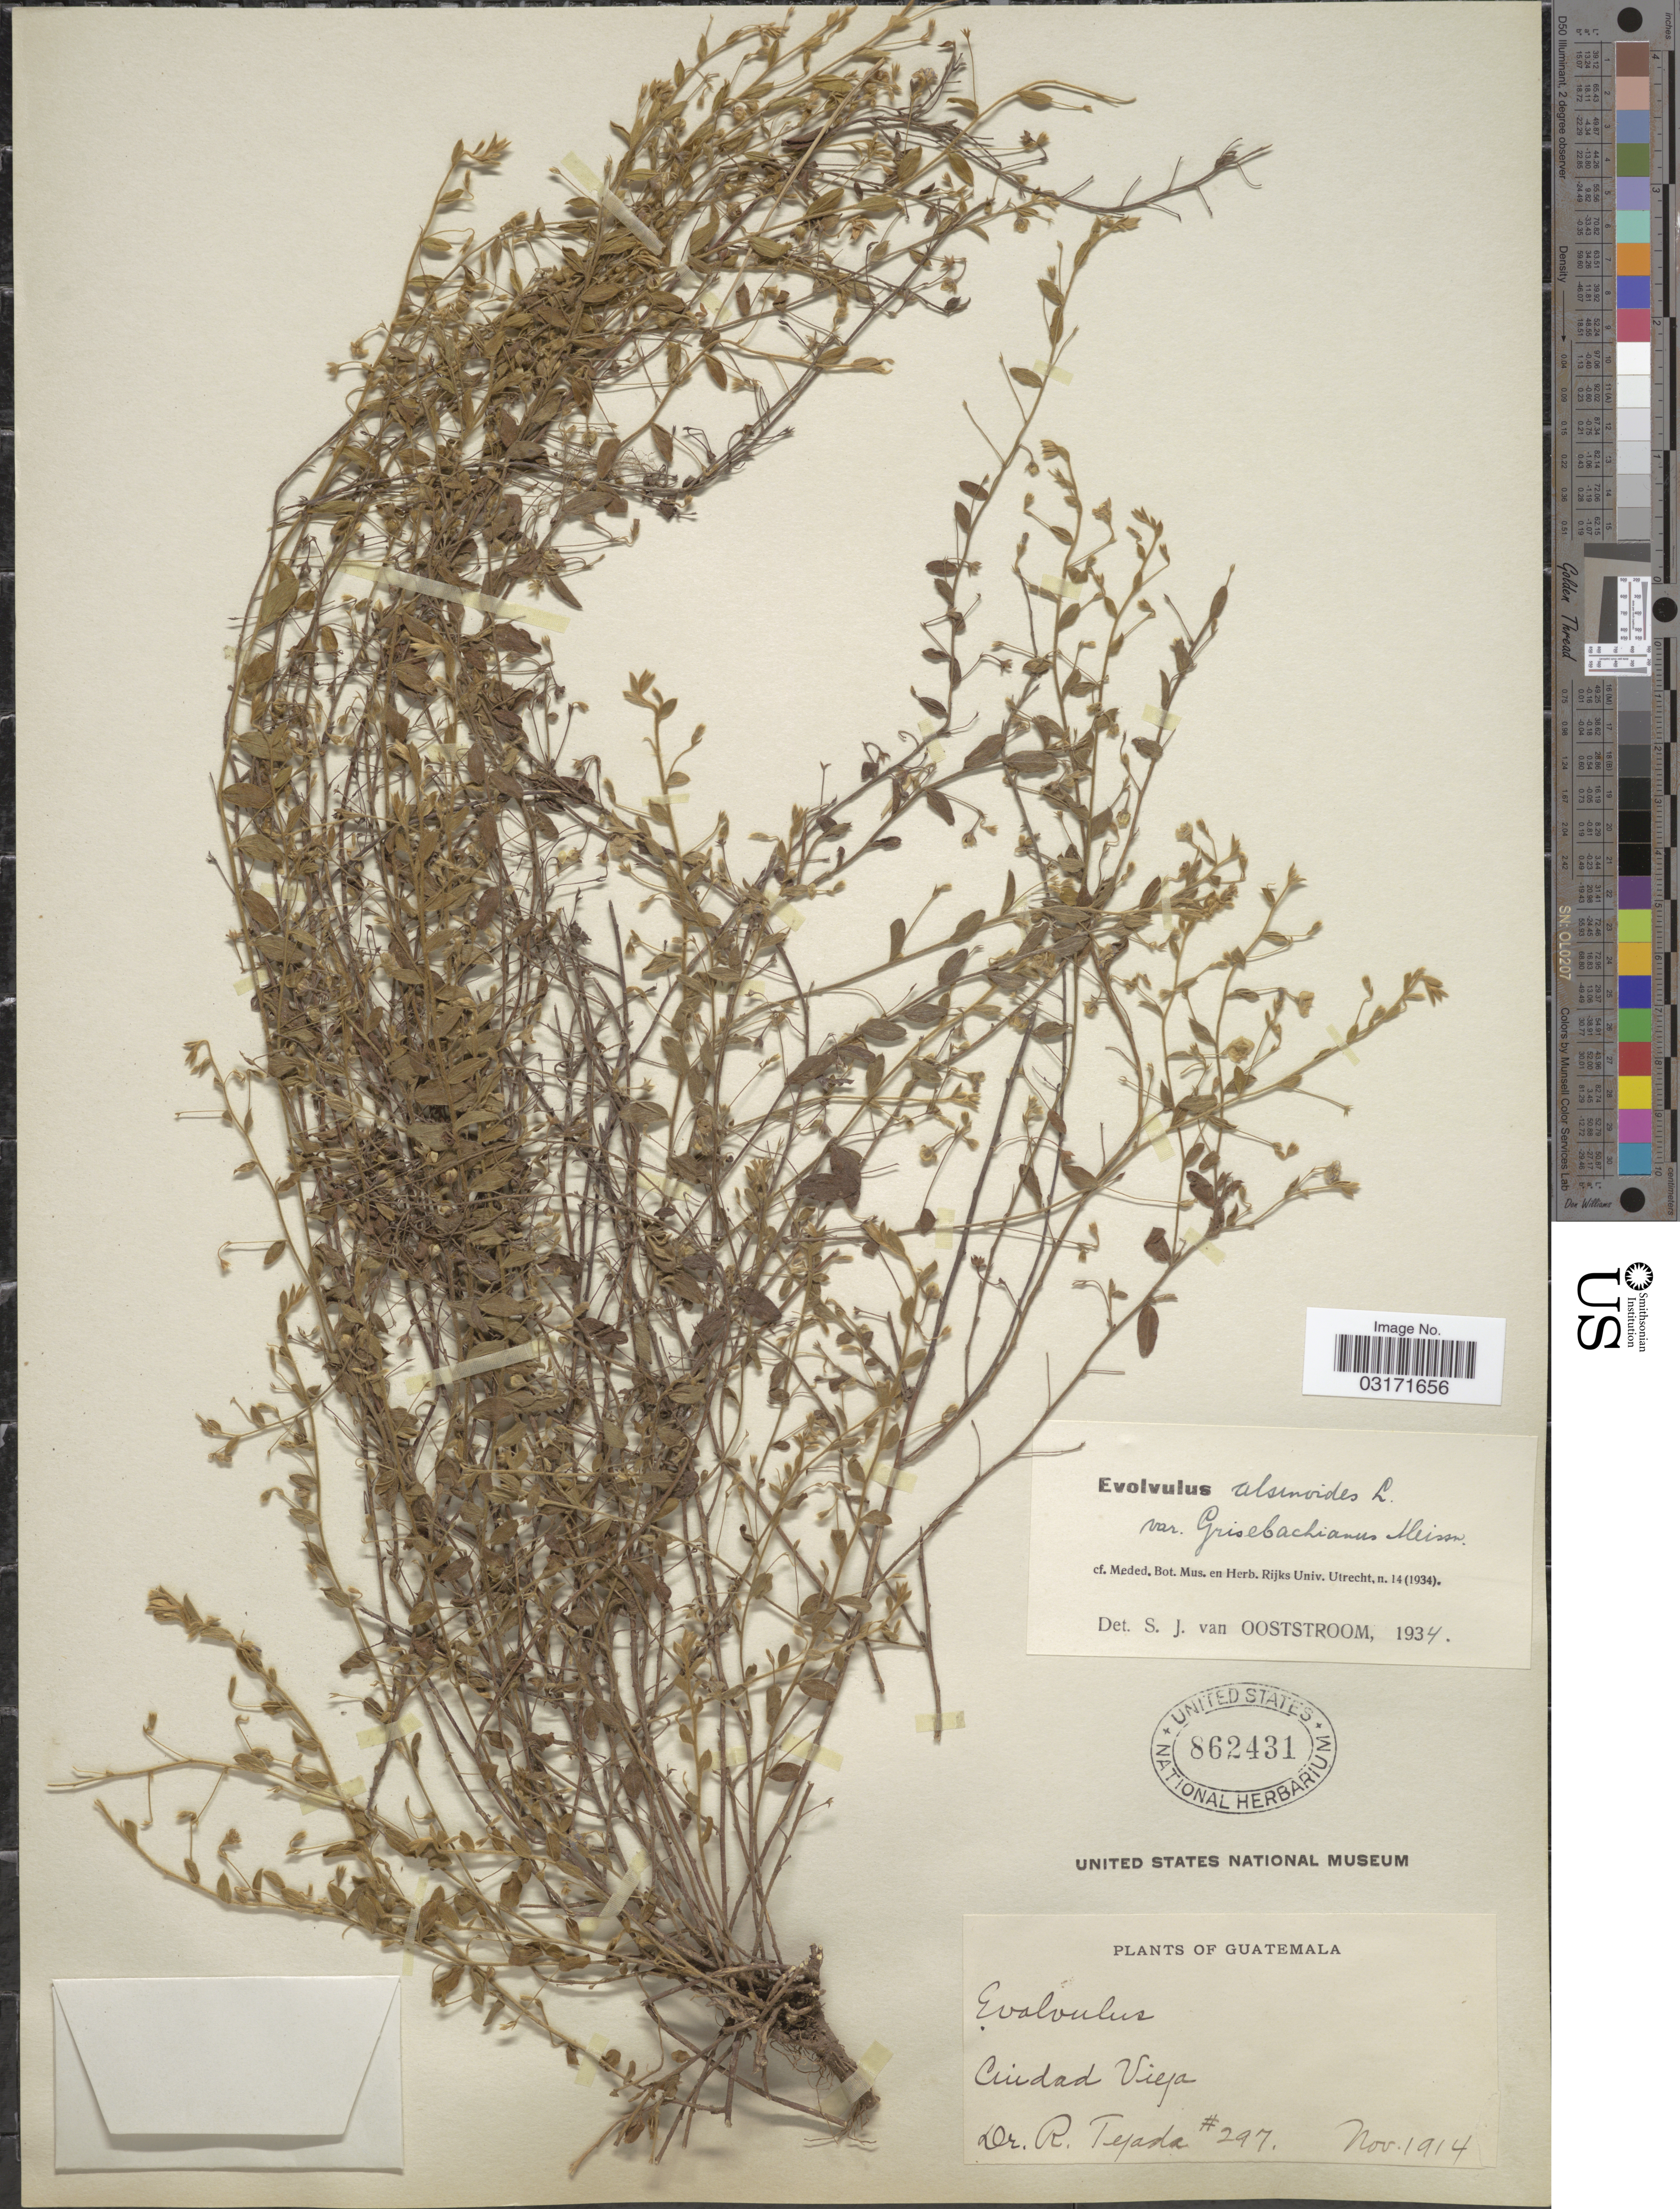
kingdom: Plantae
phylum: Tracheophyta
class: Magnoliopsida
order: Solanales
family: Convolvulaceae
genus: Evolvulus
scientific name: Evolvulus alsinoides var. grisebachianus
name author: Meisn.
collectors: R. Tejada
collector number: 297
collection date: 1914-11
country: Guatemala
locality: Ciudad Vieja.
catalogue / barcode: US 862431